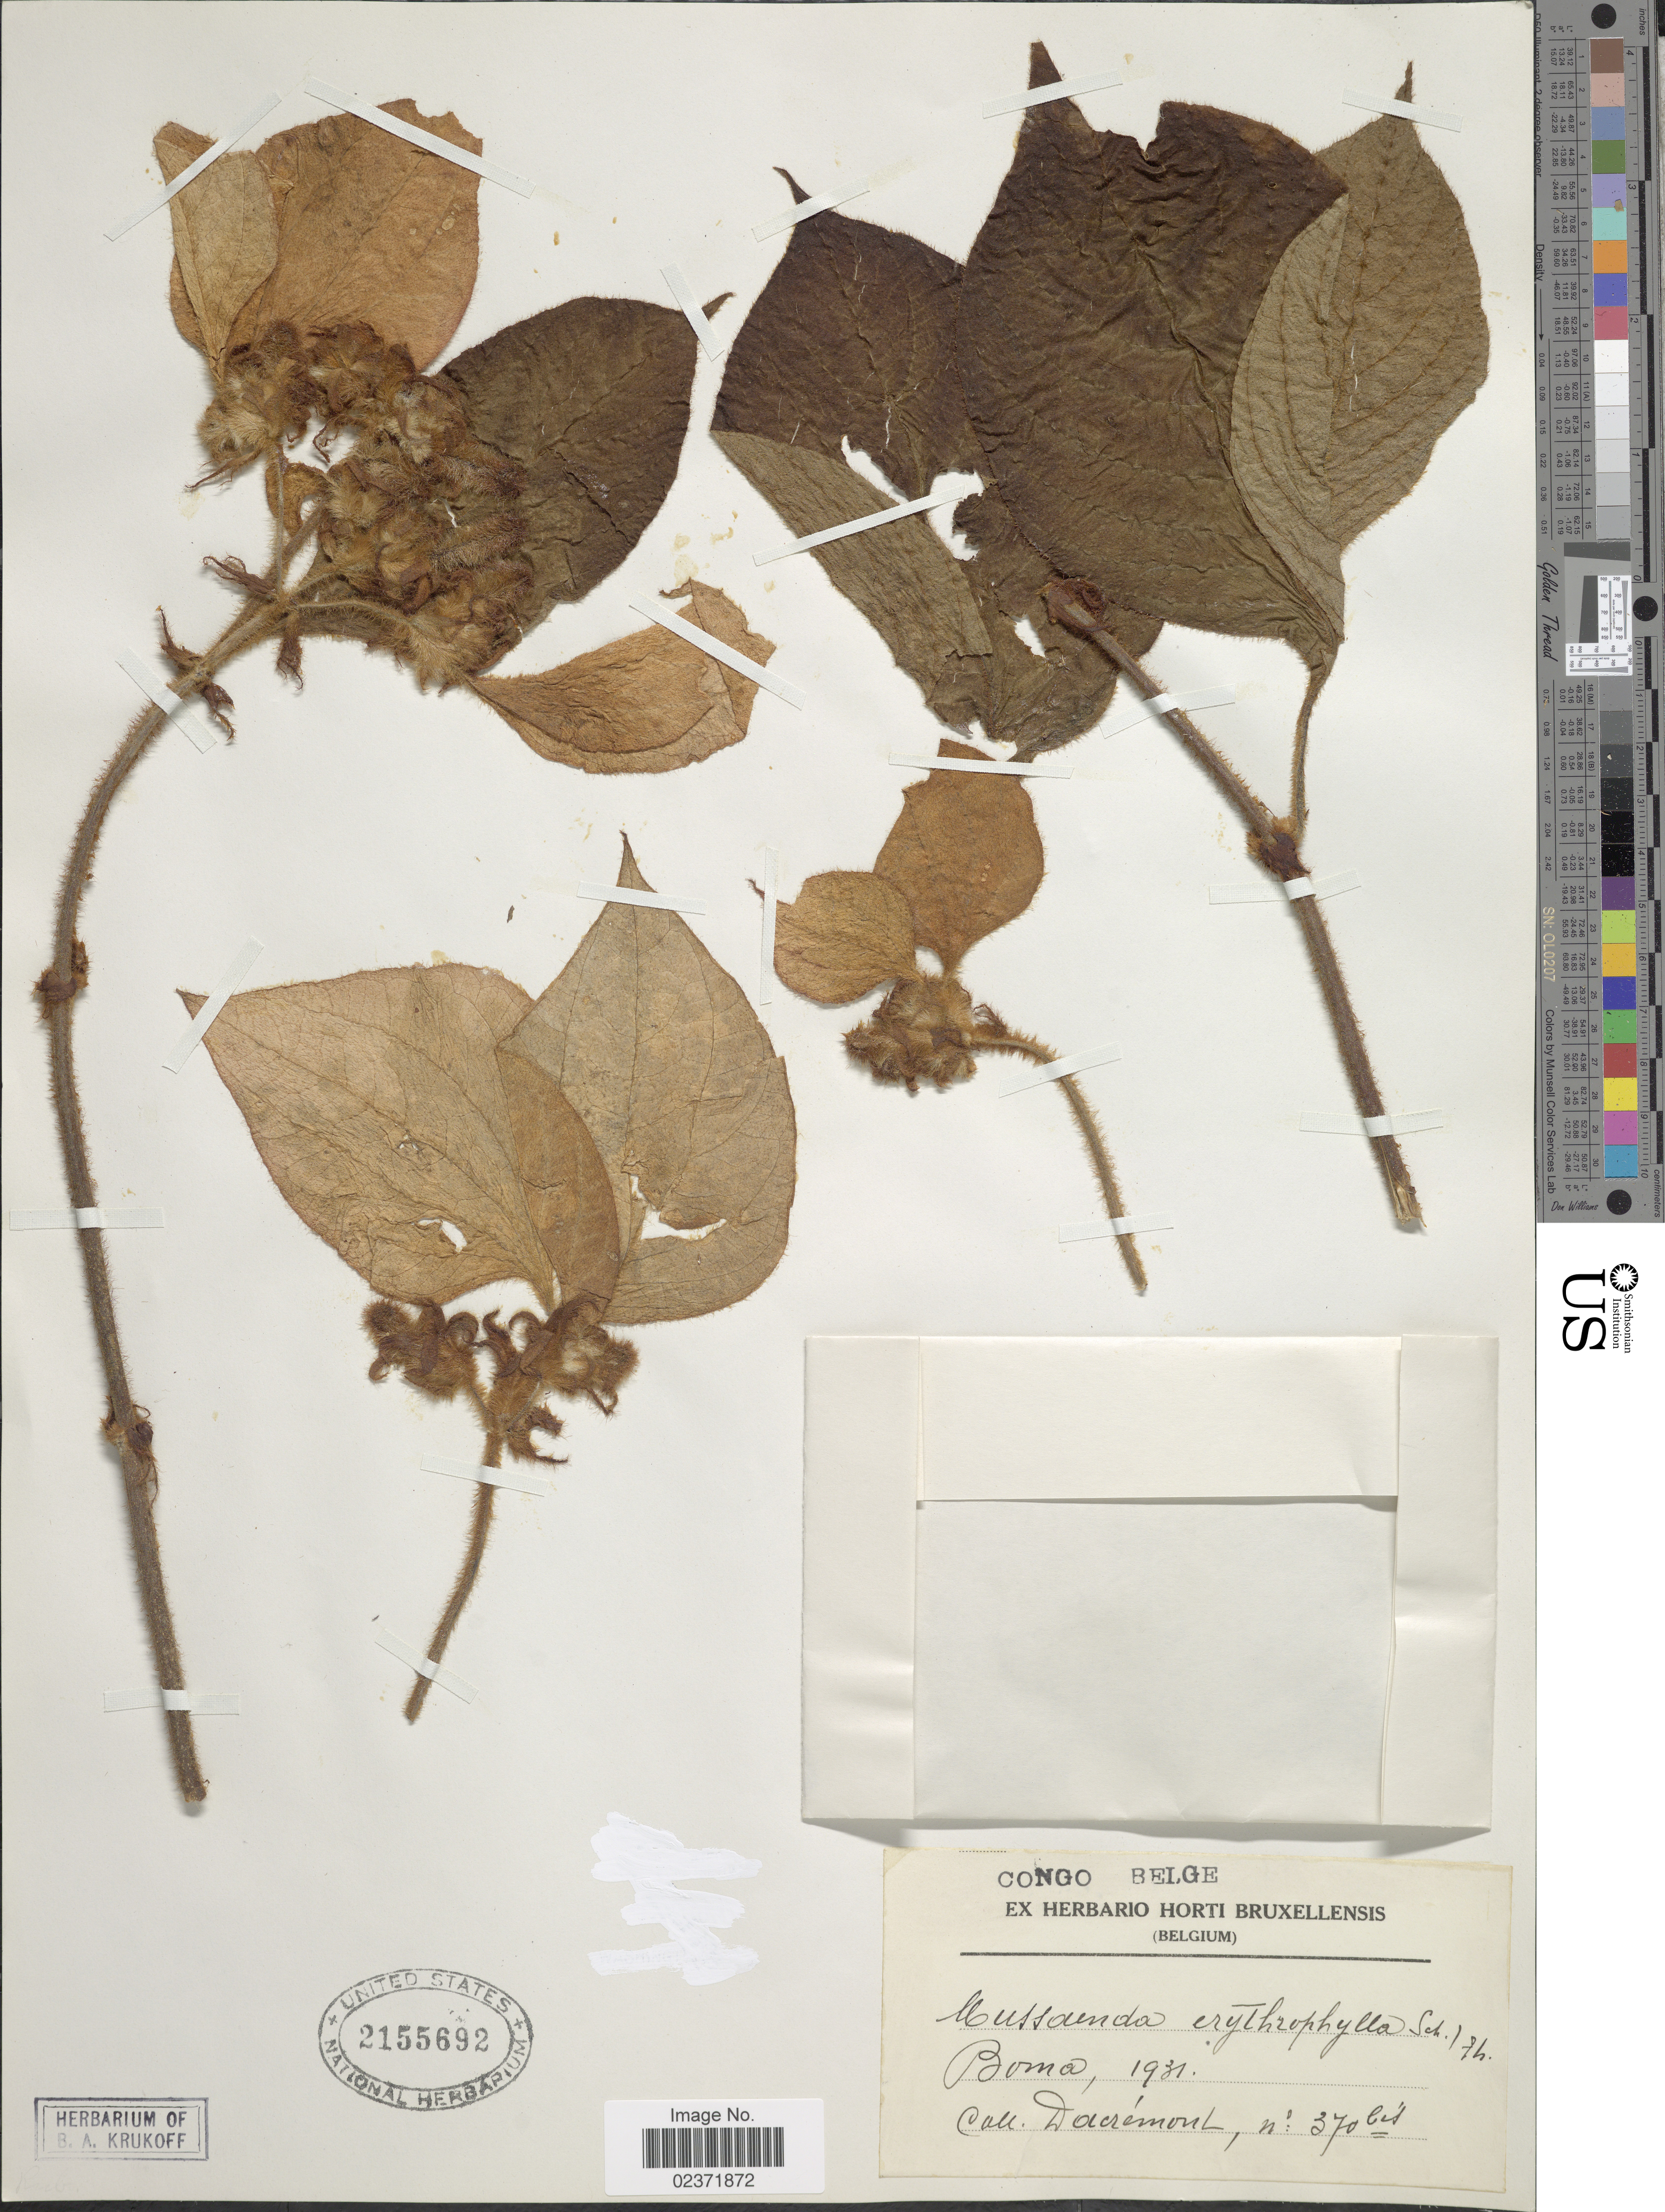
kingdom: Plantae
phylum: Tracheophyta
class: Magnoliopsida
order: Gentianales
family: Rubiaceae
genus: Mussaenda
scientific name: Mussaenda erythrophylla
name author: Schumach. & Thonn.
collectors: -. Dacremont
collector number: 370bis*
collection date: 1931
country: Congo, Democratic Republic of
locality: Congo Belge, Boma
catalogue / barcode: US 2155692